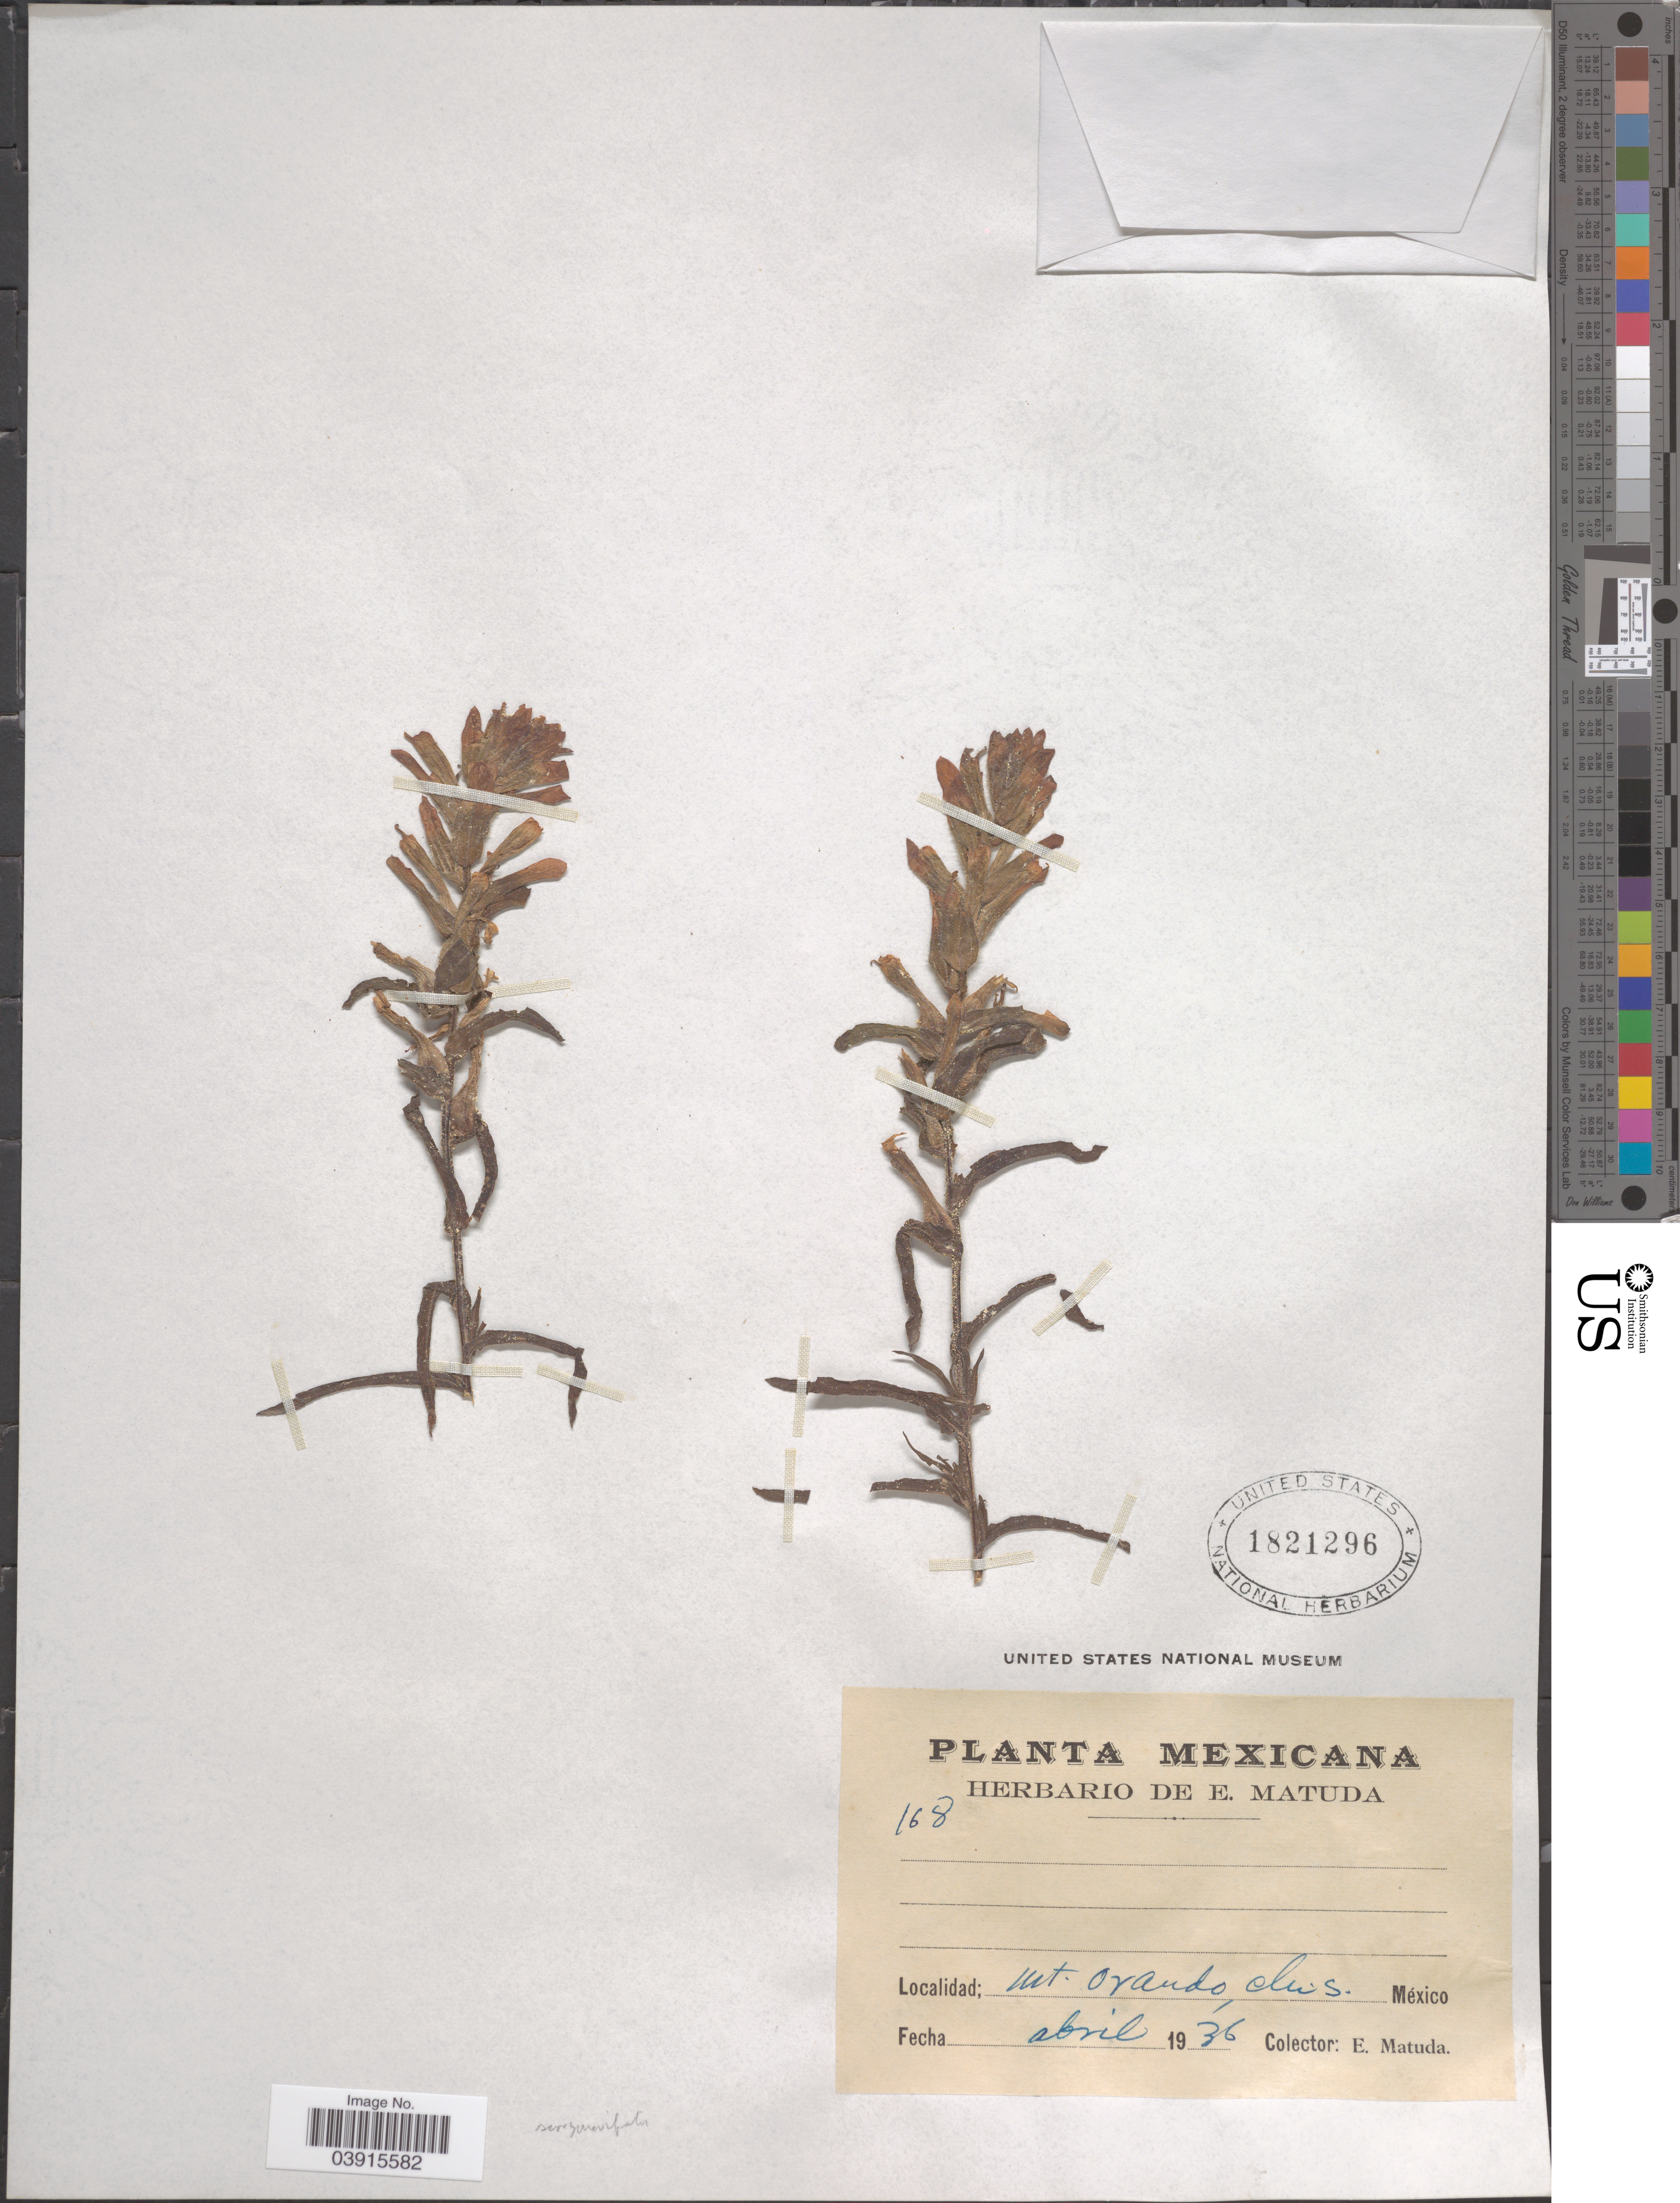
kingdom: Plantae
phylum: Tracheophyta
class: Magnoliopsida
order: Lamiales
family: Orobanchaceae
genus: Castilleja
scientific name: Castilleja scorzonerifolia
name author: Kunth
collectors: E. Matuda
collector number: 168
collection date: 1936-04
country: Mexico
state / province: Chiapas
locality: Mt. Orando.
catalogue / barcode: US 1821296